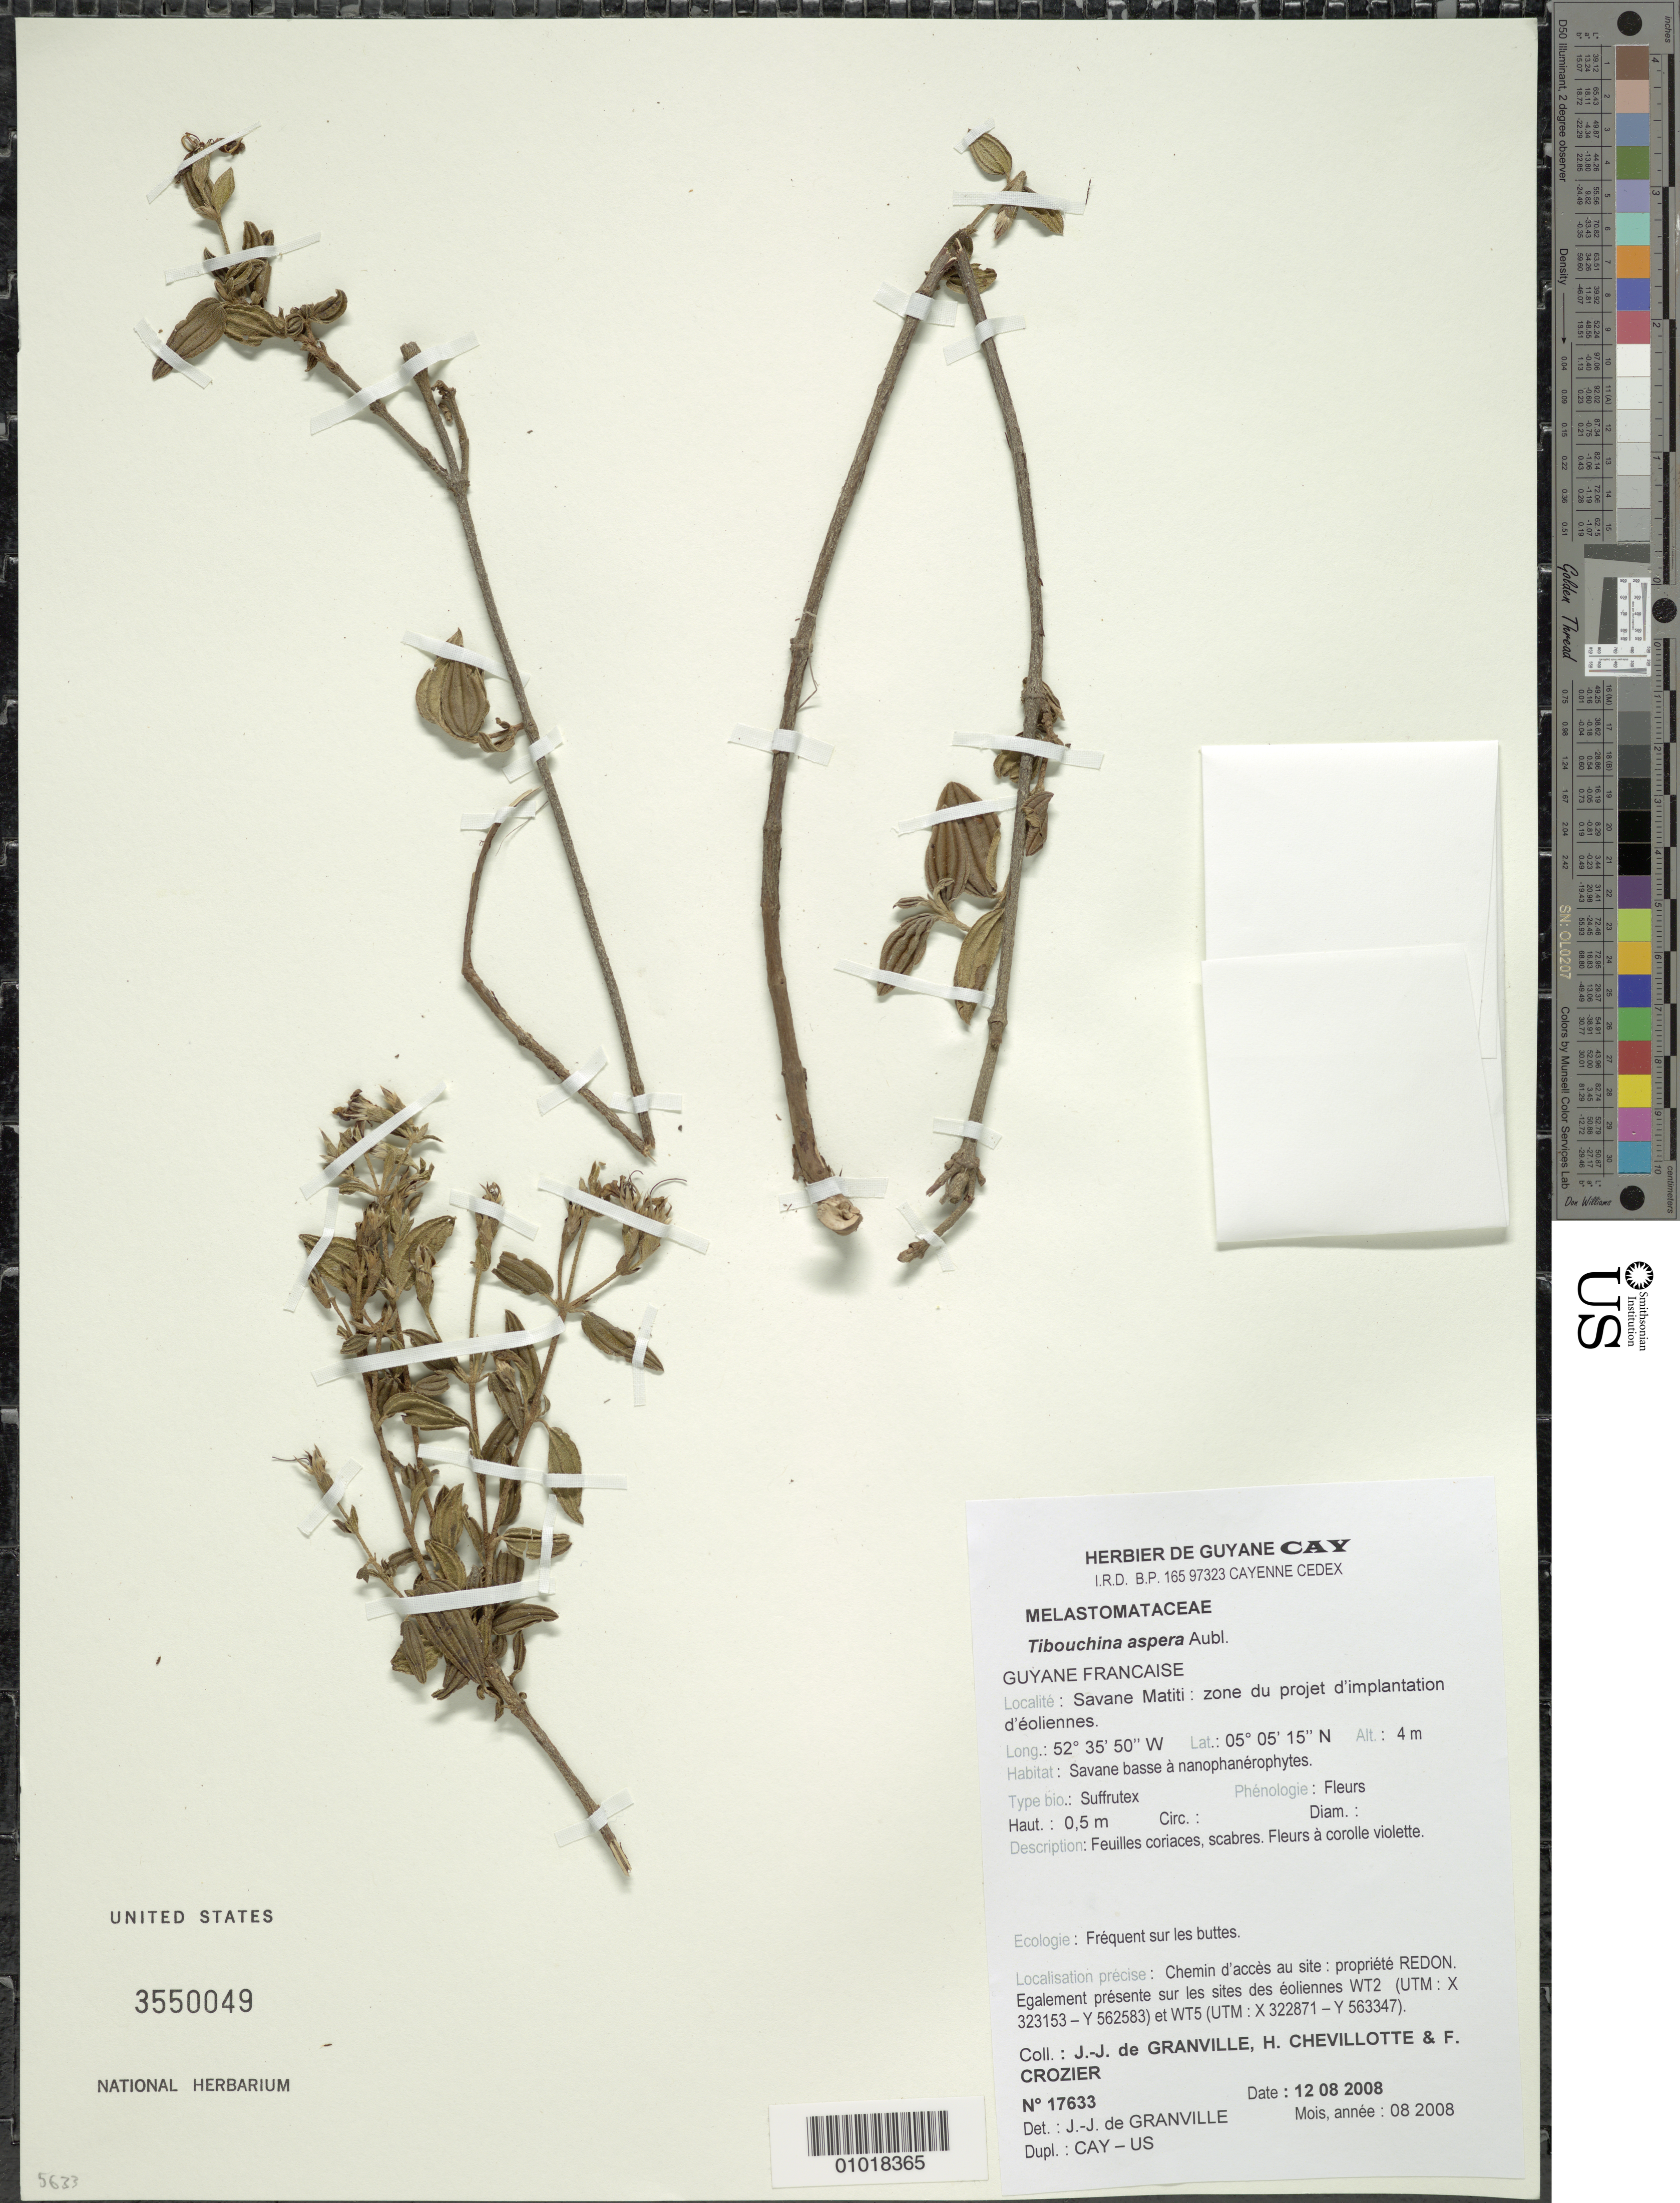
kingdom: Plantae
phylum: Tracheophyta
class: Magnoliopsida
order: Myrtales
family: Melastomataceae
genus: Tibouchina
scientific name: Tibouchina aspera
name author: Aubl.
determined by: Granville, J. J. de, (CAY), Institut de Recherche pour le Developpement (IRD) (FRENCH GUIANA)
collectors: J.-J. de Granville, H. Chevillotte & F. Crozier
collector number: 17633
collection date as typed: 12-Aug-08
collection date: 2008-08-12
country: French Guiana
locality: Savane Matiti: zone du projet d'implanation d'éoliennes. Chemin d'acces au site: propriete REDON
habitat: Savane basse a nanophaneophytes; frequent sur les buttes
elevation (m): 4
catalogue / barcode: US 3550049